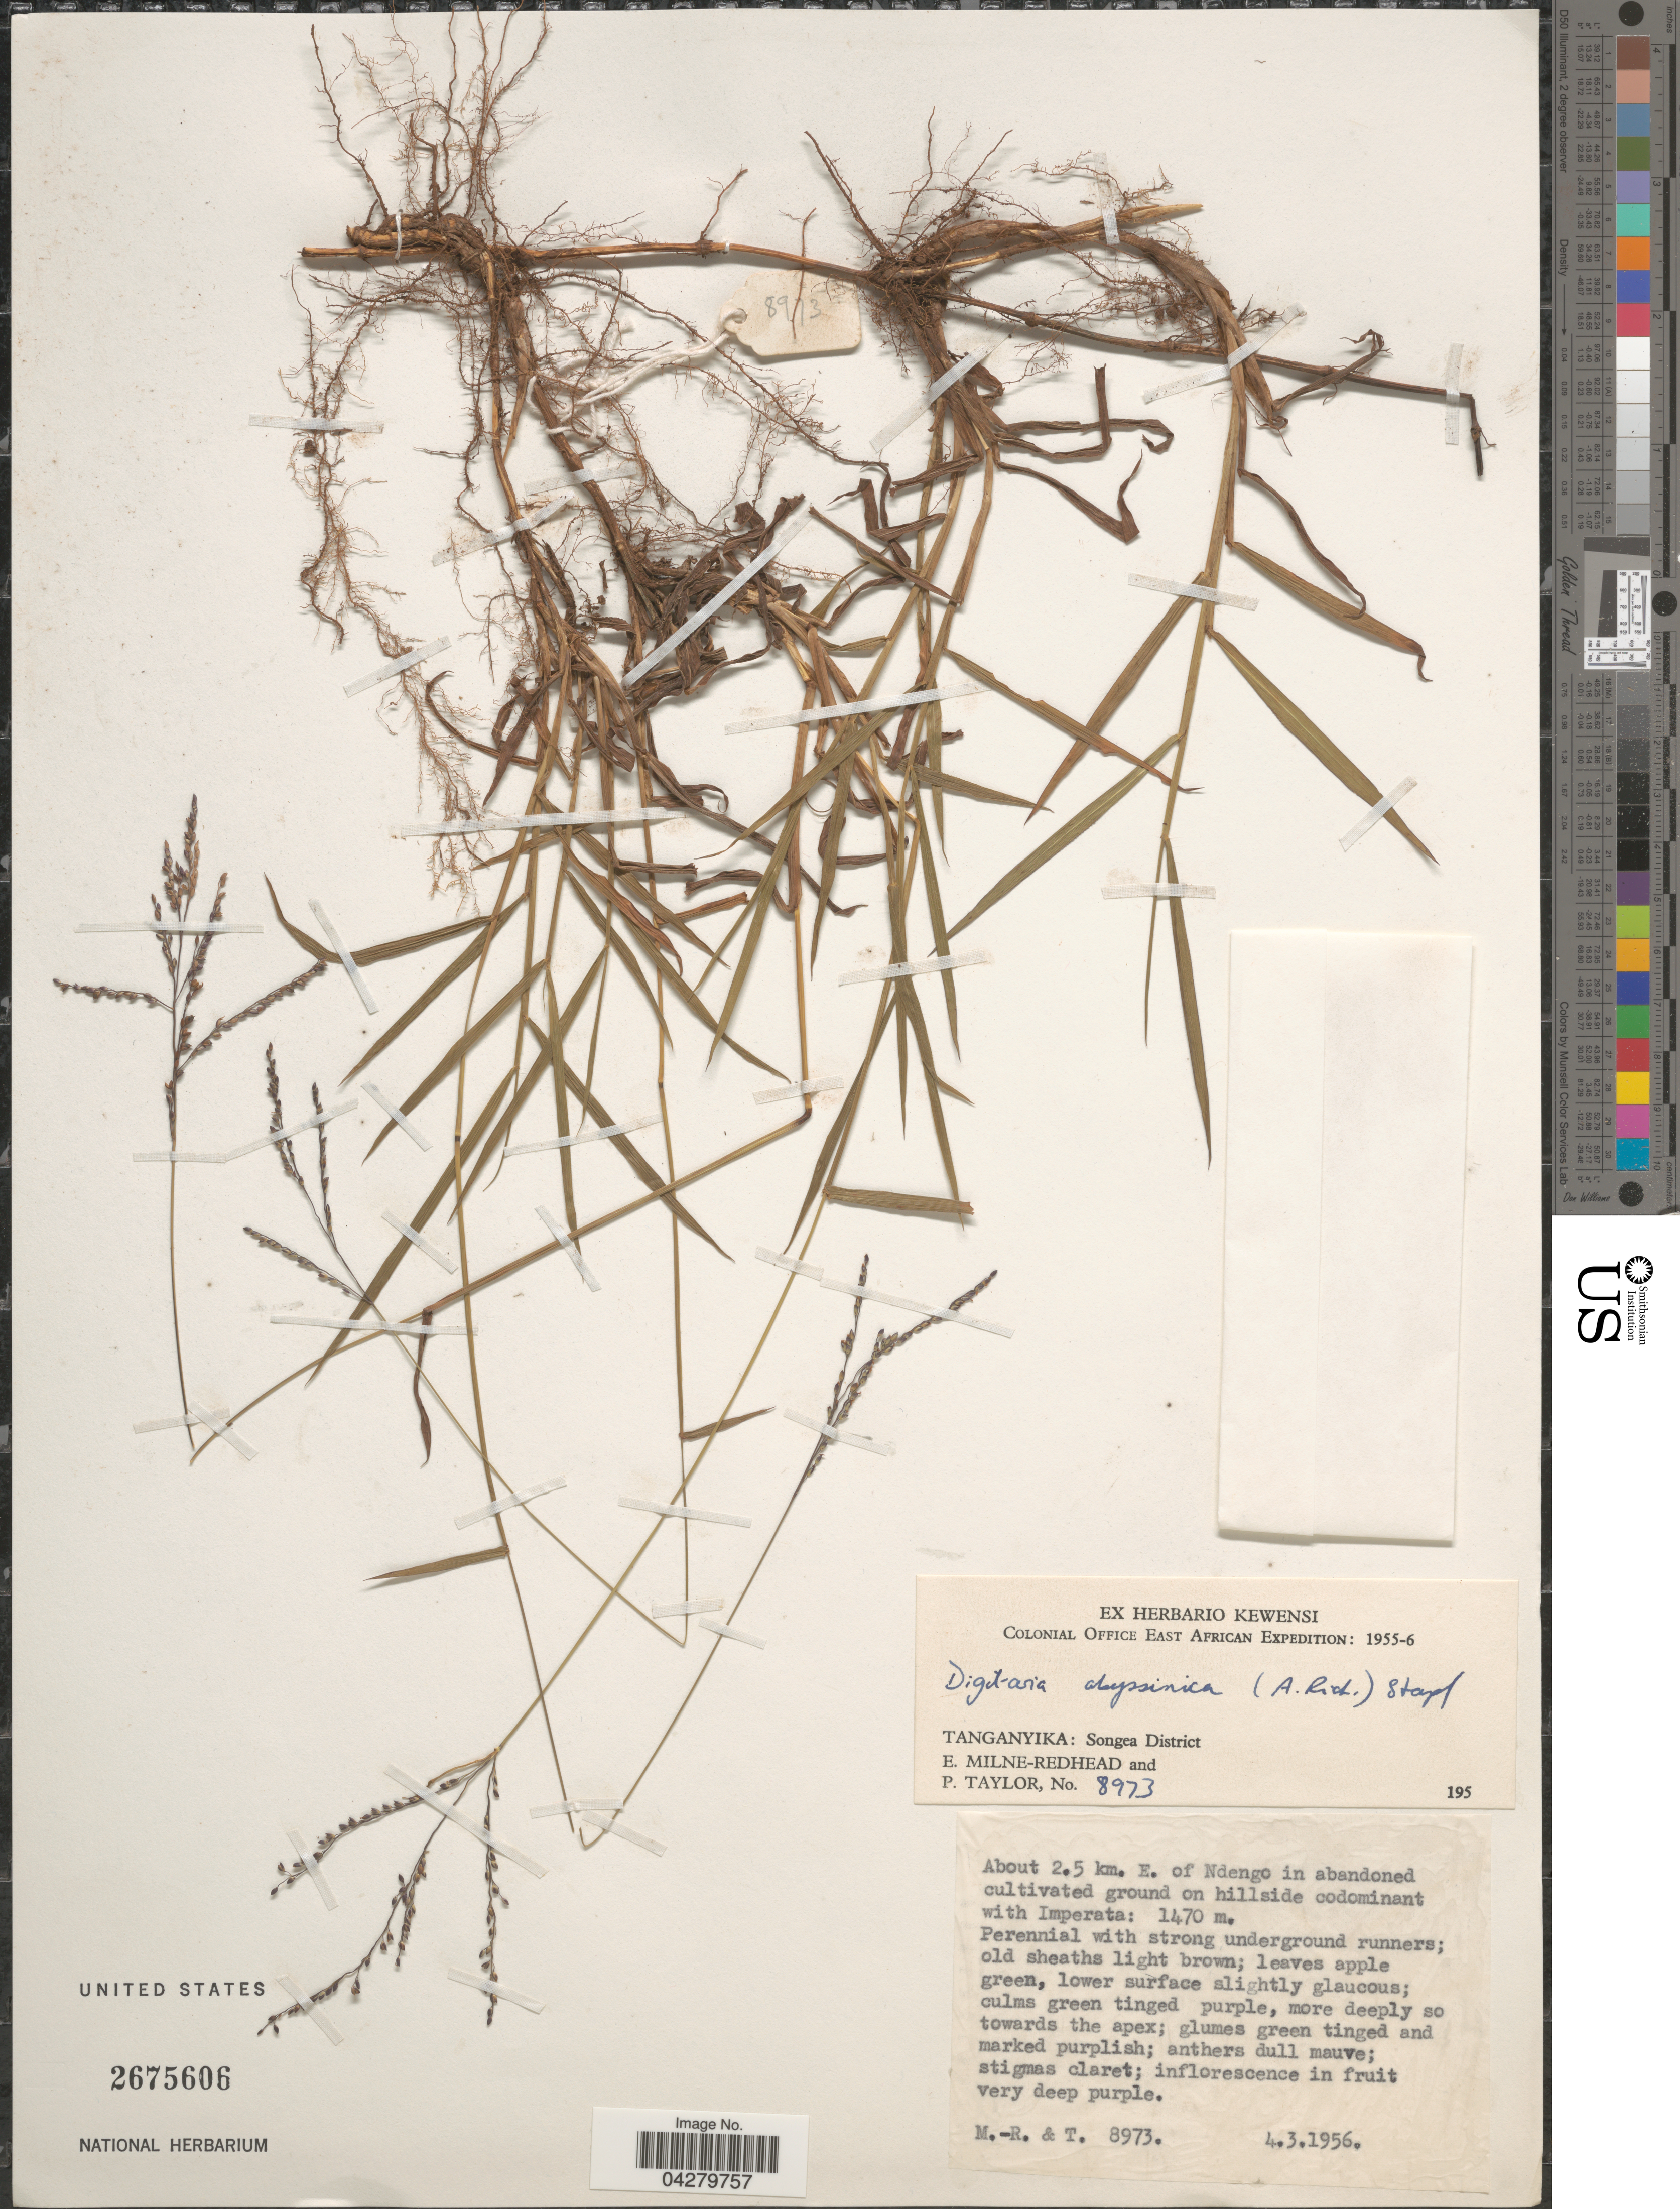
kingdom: Plantae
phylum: Tracheophyta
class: Liliopsida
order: Poales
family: Poaceae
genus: Digitaria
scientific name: Digitaria abyssinica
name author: (Hochst. ex Rich.) Stapf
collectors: E. W. Milne-Redhead & P. Taylor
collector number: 8973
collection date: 1956-03-04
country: Tanzania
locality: Colonial Office East African Expedition: 1955-6. Tanganyika: Songea District. About 2.5 km. E. of Ndengo.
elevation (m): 1470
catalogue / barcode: US 2675606